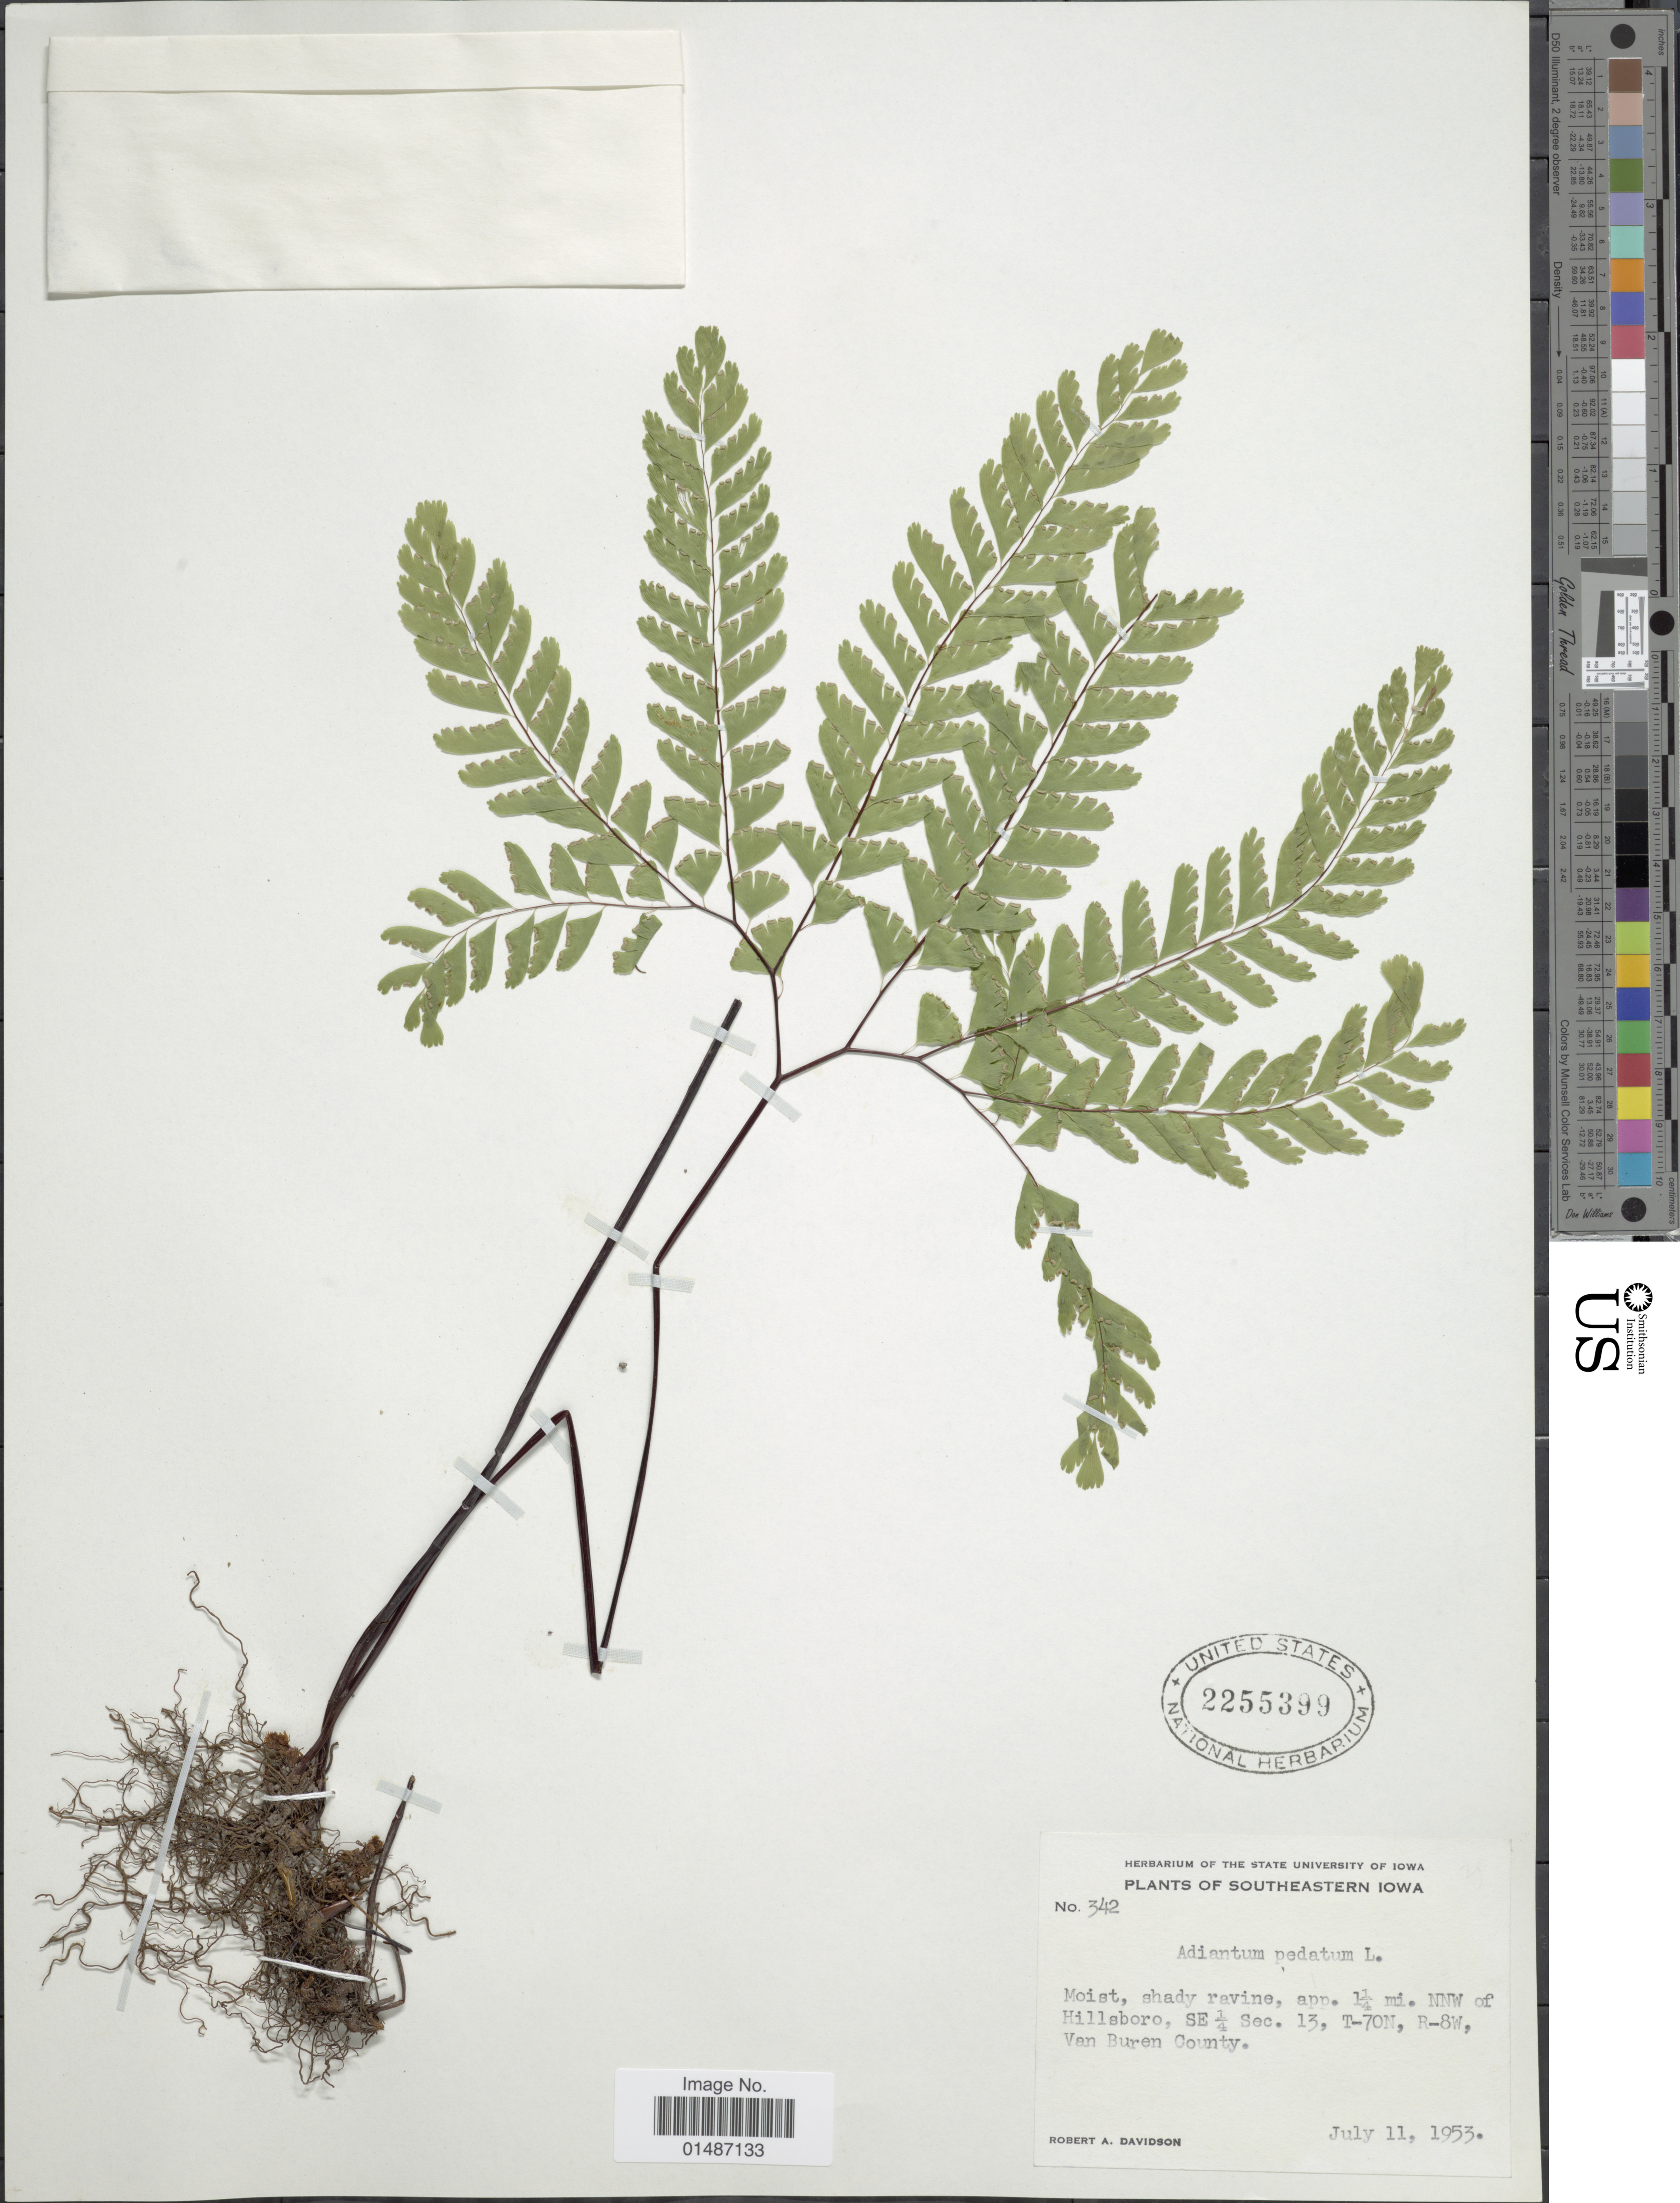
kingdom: Plantae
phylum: Tracheophyta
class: Polypodiopsida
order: Polypodiales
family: Pteridaceae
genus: Adiantum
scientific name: Adiantum pedatum var. pedatum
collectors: R. A. Davidson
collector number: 342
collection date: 1953-07-11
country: United States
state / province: Iowa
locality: Southeastern Iowa. Moist, shady ravine, app. 1¼ mi. NNW of Hillsbro, SE¼ Sec. 13, T-70N, R-8W, Van Buren County.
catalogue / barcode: US 2255399